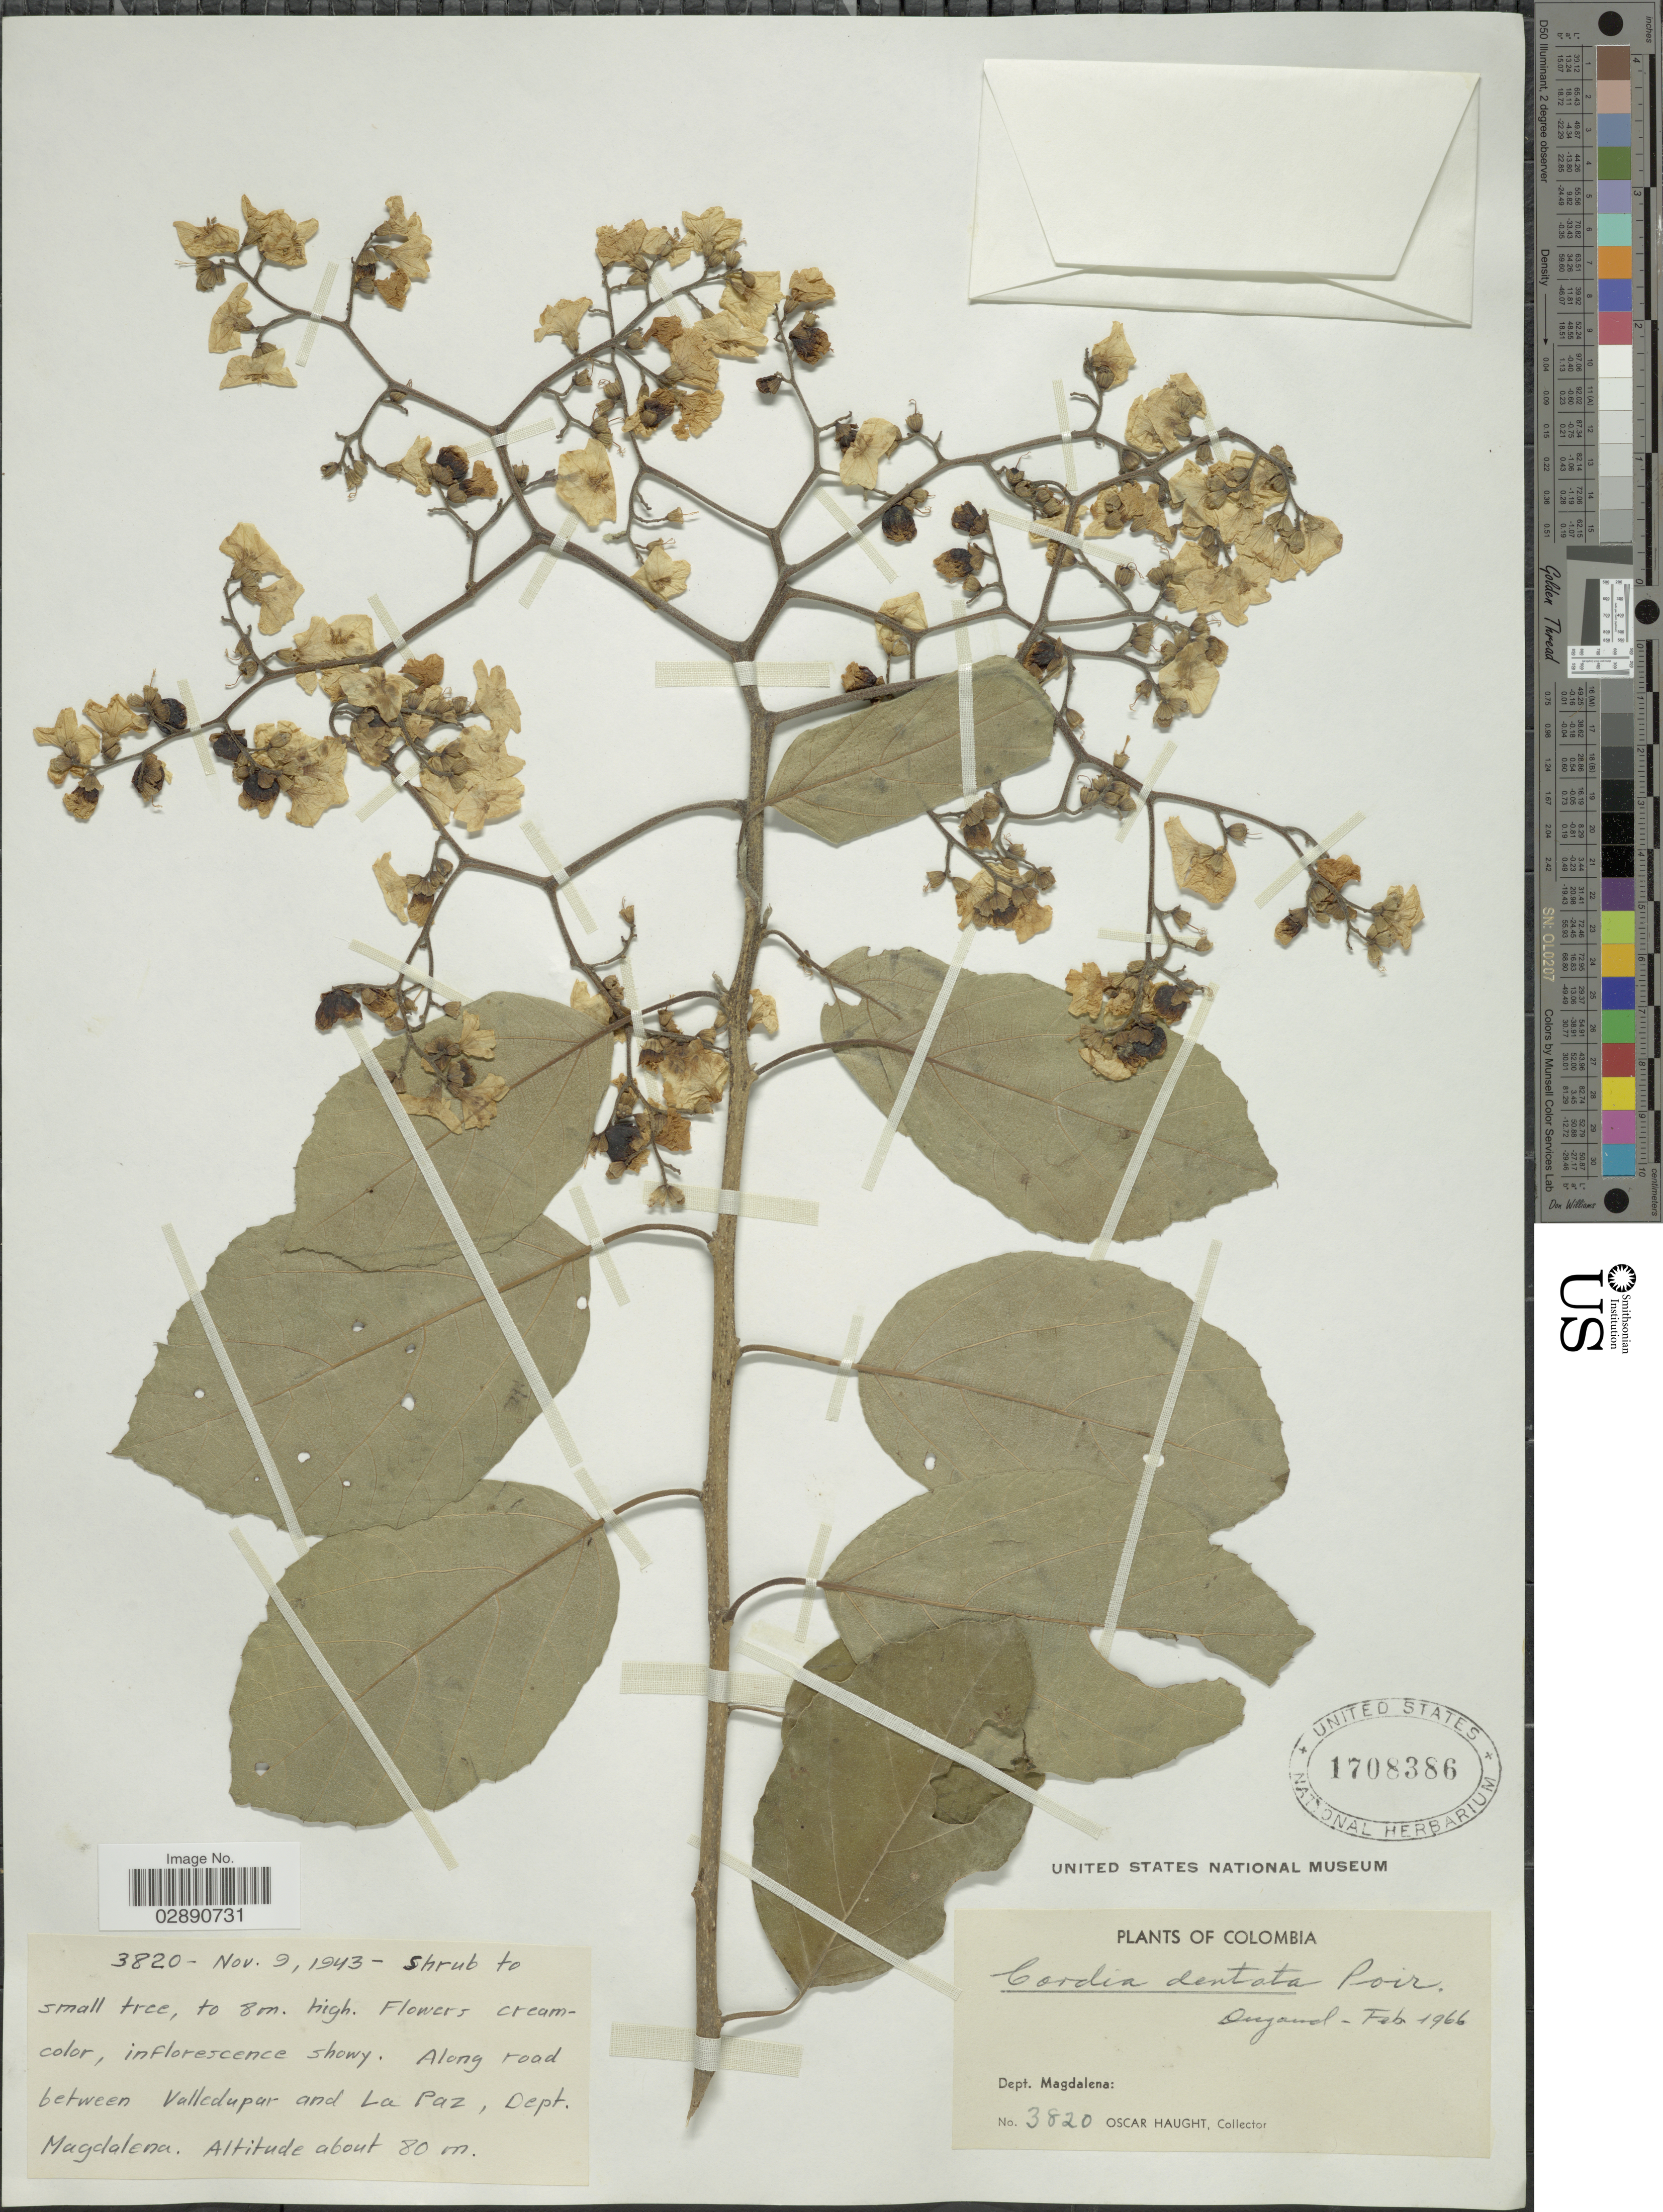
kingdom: Plantae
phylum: Tracheophyta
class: Magnoliopsida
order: Boraginales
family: Cordiaceae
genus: Cordia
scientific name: Cordia dentata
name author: Poir.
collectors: O. L. Haught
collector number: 3820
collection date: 1943-11-09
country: Colombia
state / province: Magdalena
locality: Dept. Magdalena. Along road between Valledupar and La Paz.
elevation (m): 80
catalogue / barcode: US 1708386